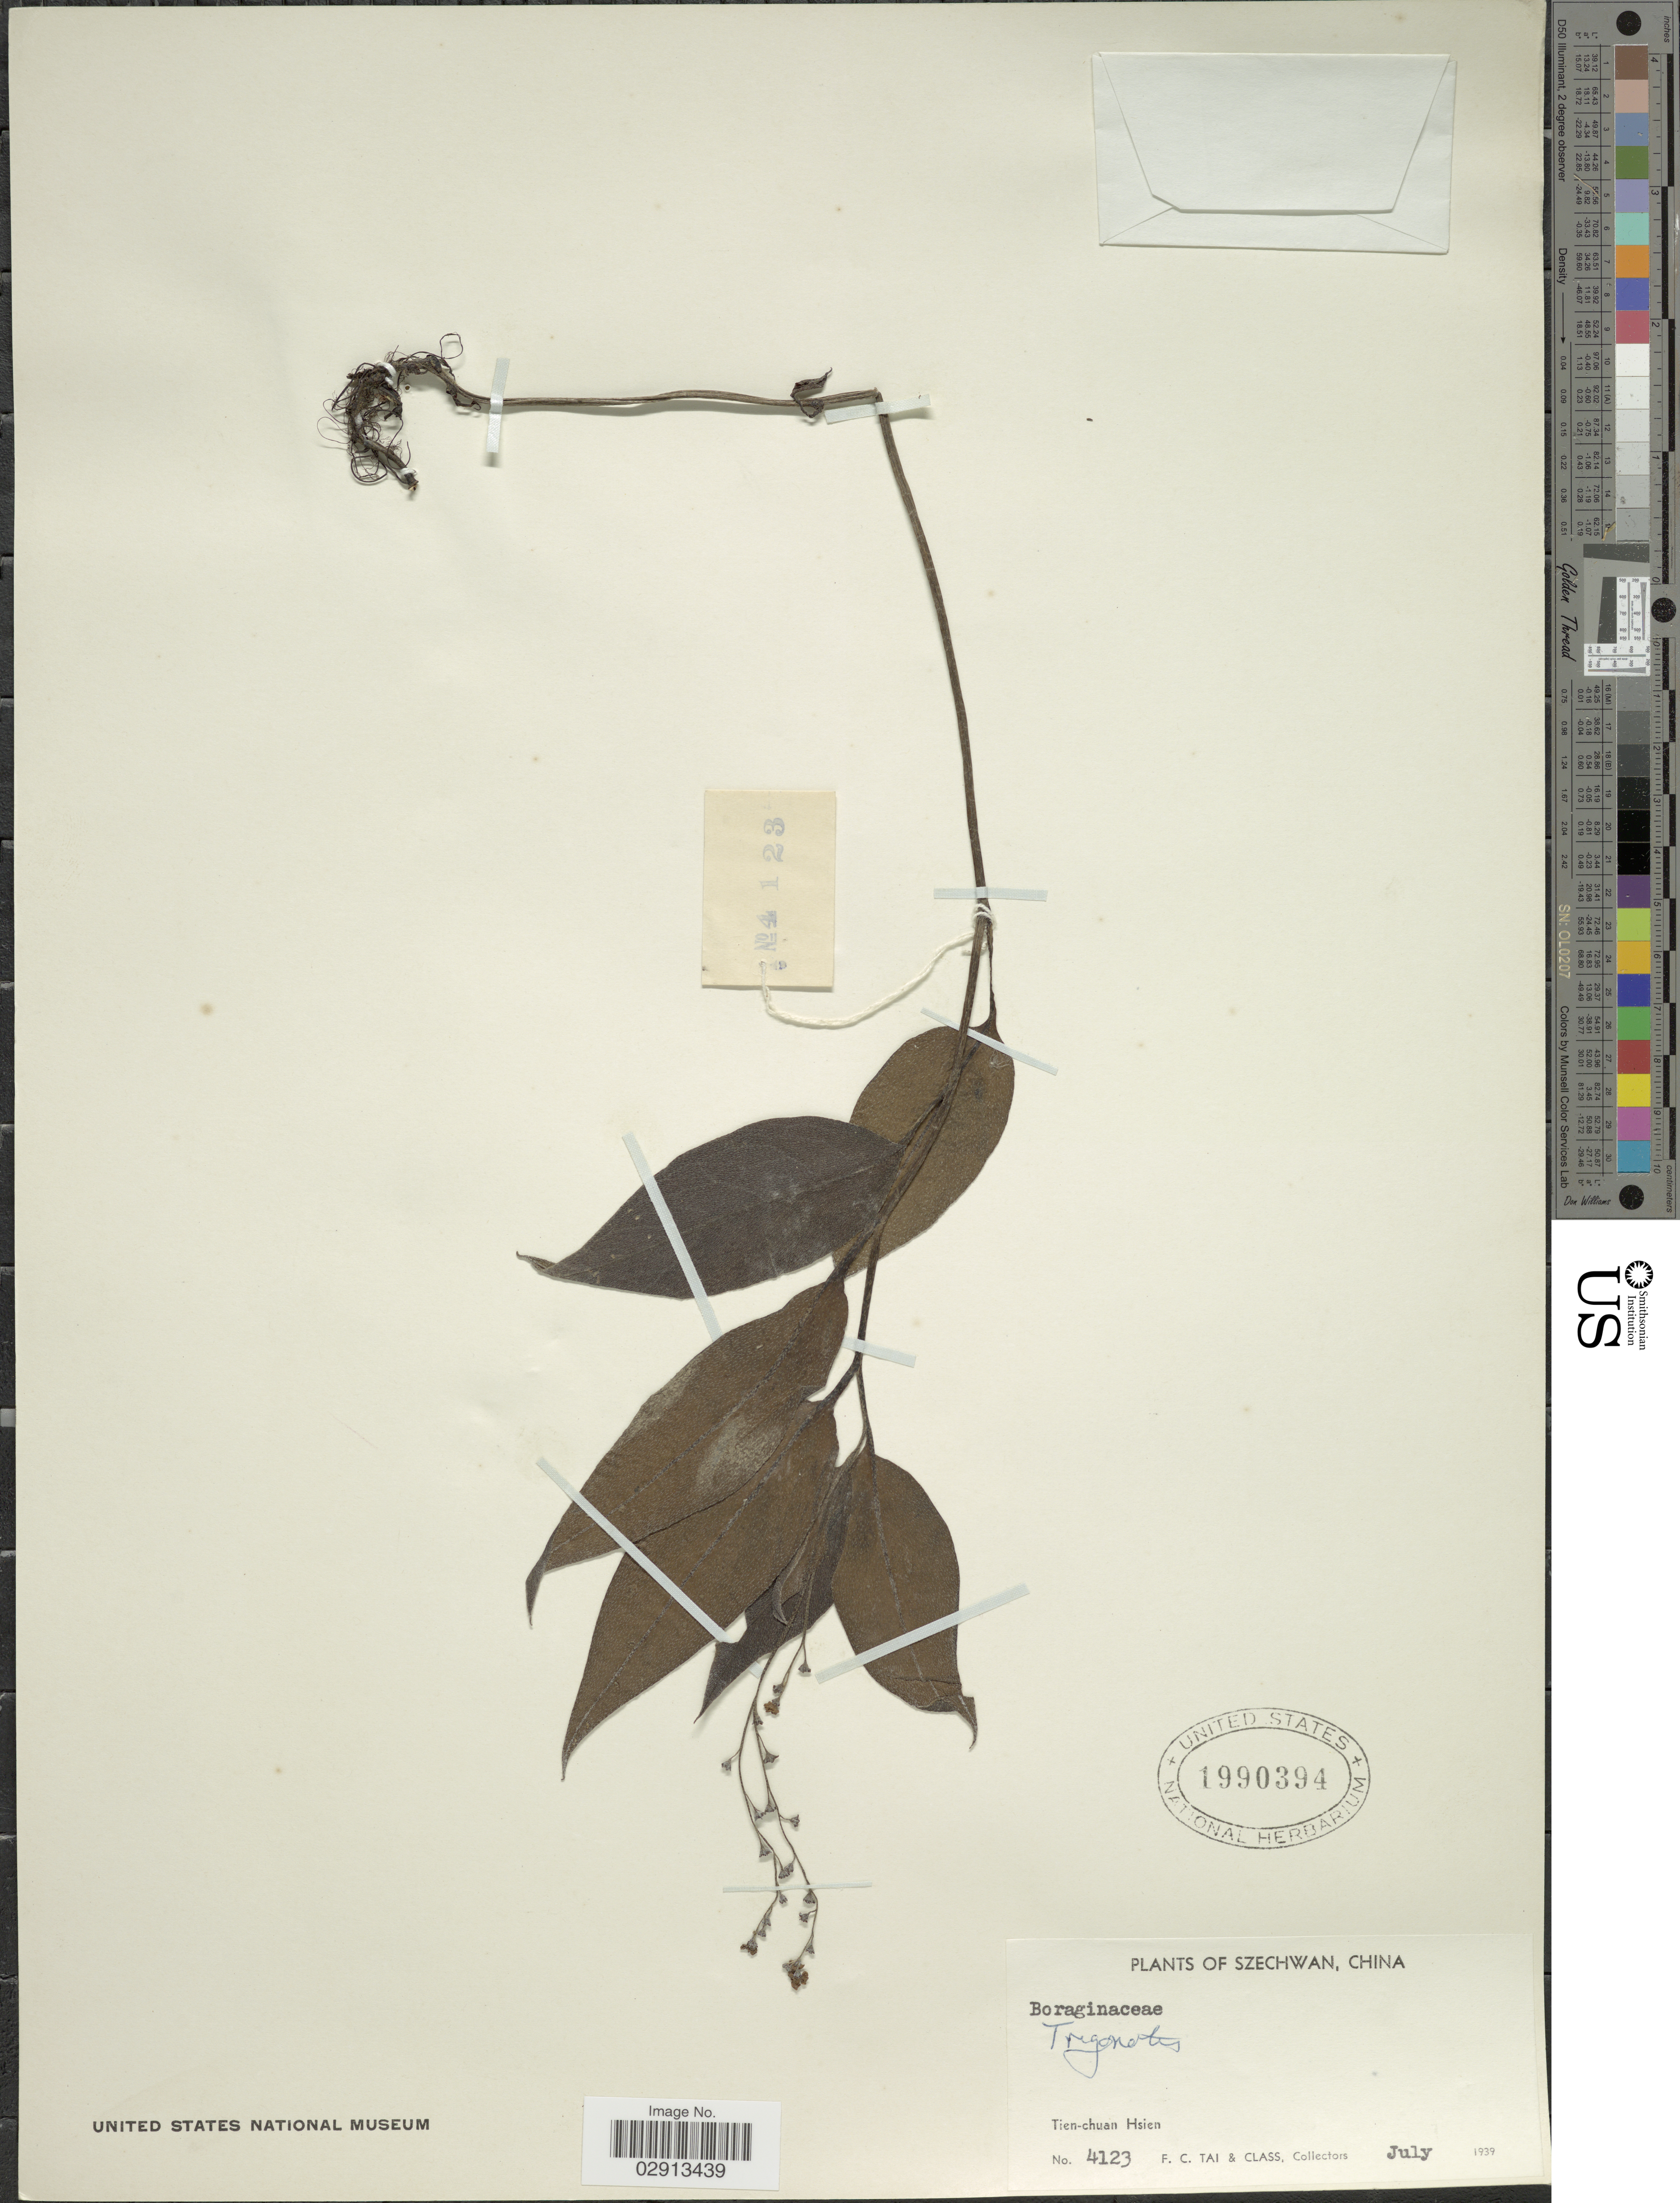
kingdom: Plantae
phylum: Tracheophyta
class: Magnoliopsida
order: Boraginales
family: Boraginaceae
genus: Trigonotis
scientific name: Trigonotis sp.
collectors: F. Tai & Class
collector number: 4123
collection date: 1939-07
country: China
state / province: Sichuan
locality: Szechwan. Tien-chuan Hsien.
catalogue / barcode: US 1990394